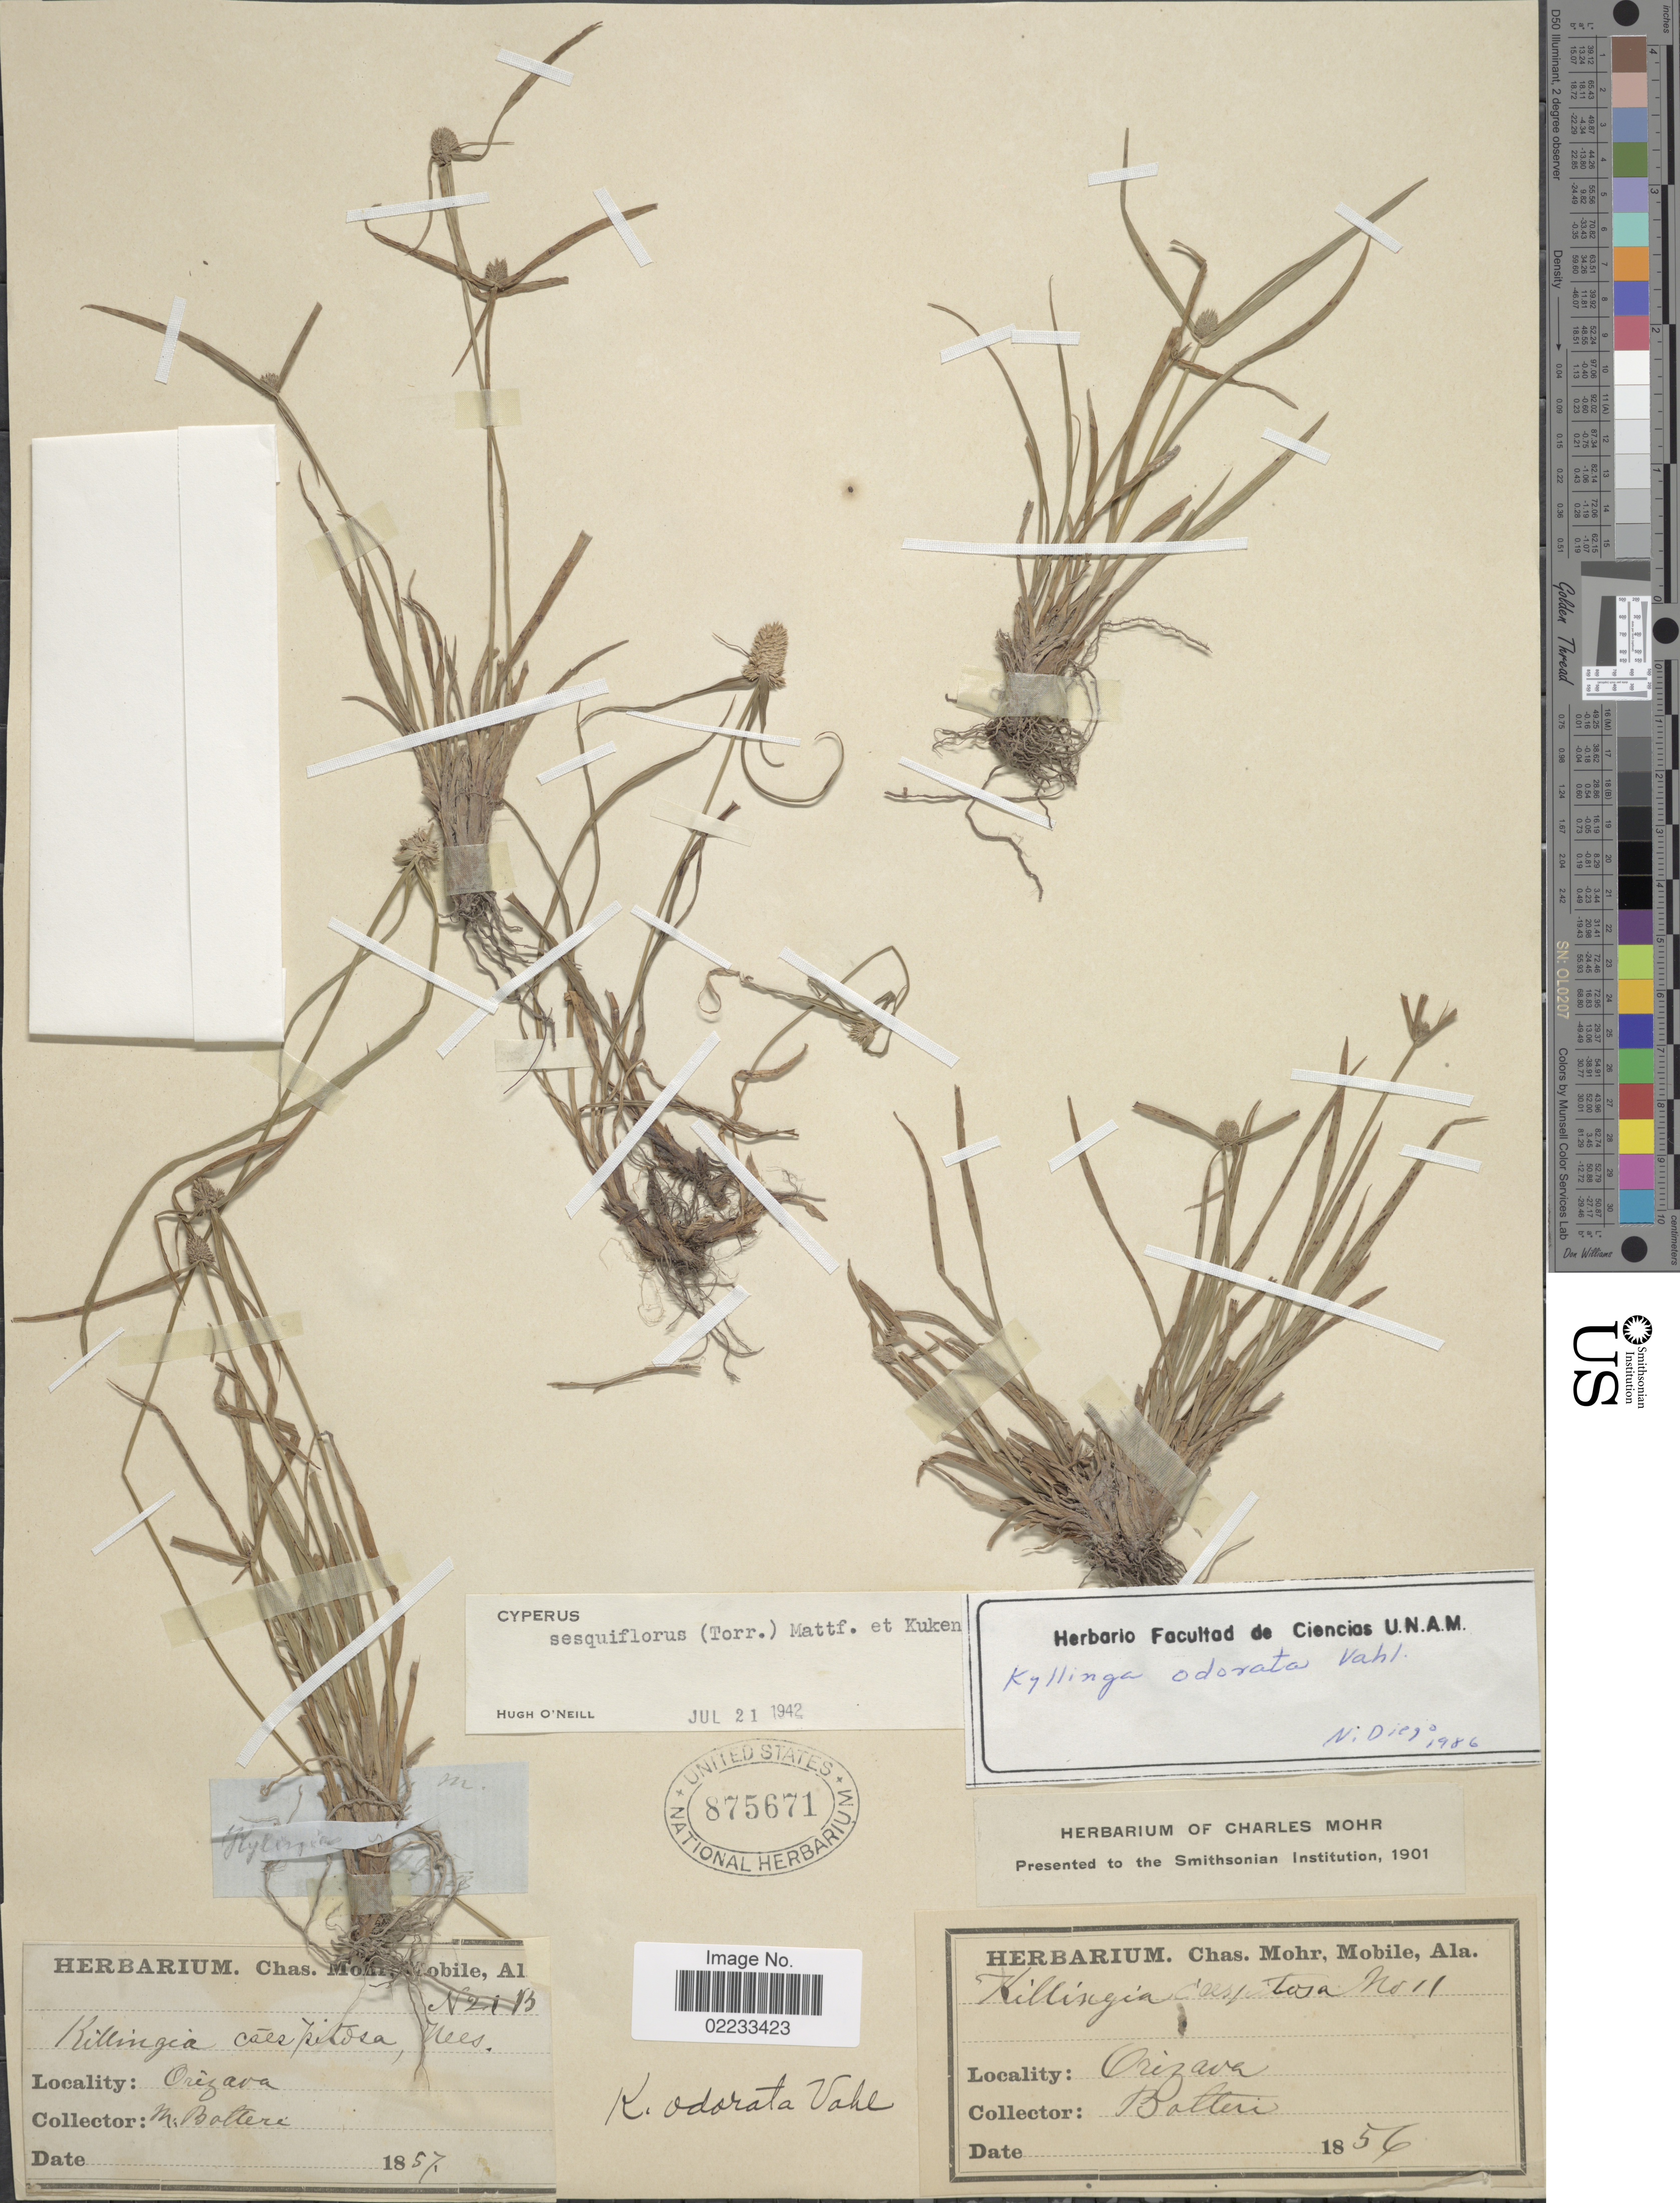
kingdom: Plantae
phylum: Tracheophyta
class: Liliopsida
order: Poales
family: Cyperaceae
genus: Cyperus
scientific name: Cyperus sesquiflorus subsp. sesquiflorus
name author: (Torr.) Mattf. & Kük.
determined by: Strong, M. T., (US), Smithsonian Institution - National Museum of Natural History (UNITED STATES)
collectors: M. Botteri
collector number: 21B*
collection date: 1856/1857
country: Mexico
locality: Orizaba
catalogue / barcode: US 875671